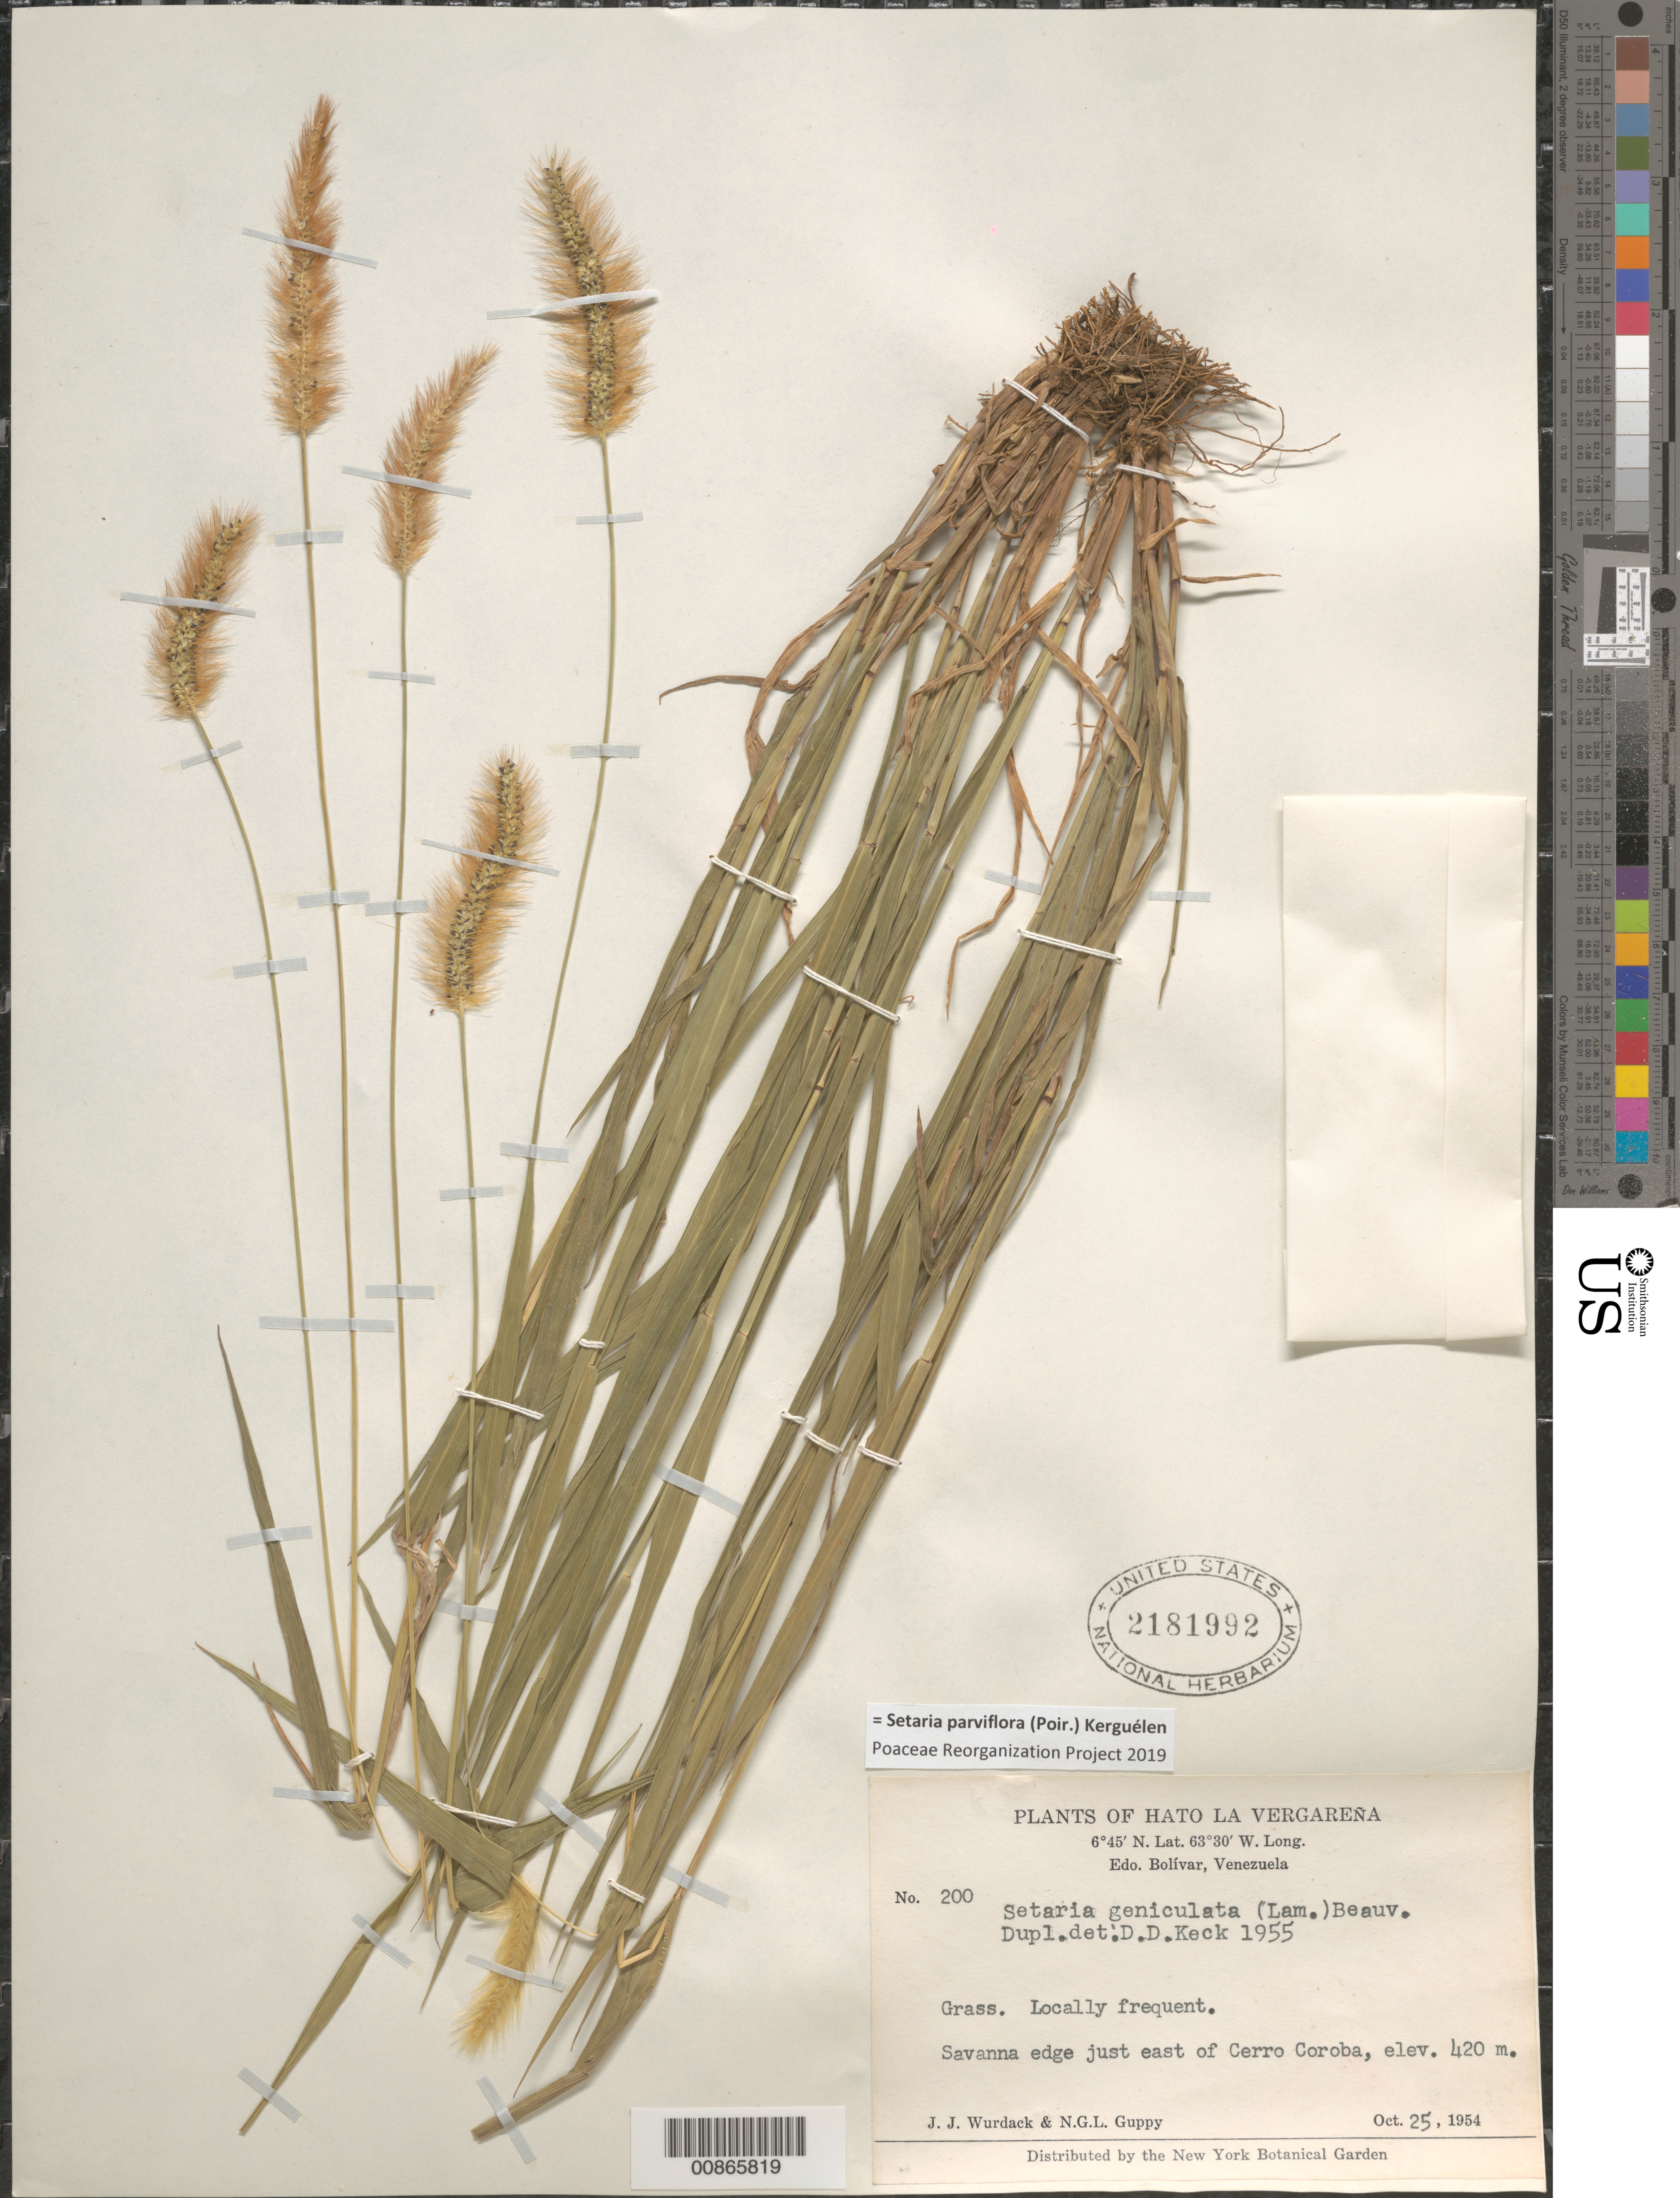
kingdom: Plantae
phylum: Tracheophyta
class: Liliopsida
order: Poales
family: Poaceae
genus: Setaria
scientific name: Setaria parviflora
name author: (Poir.) Kerguélen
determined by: Poaceae Reorganization Project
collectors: J. J. Wurdack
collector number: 200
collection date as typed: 25-Oct-54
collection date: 1954-10-25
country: Venezuela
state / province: Bolívar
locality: Cerro Coroba, E of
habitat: Savanna edge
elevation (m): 420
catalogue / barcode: US 2181992